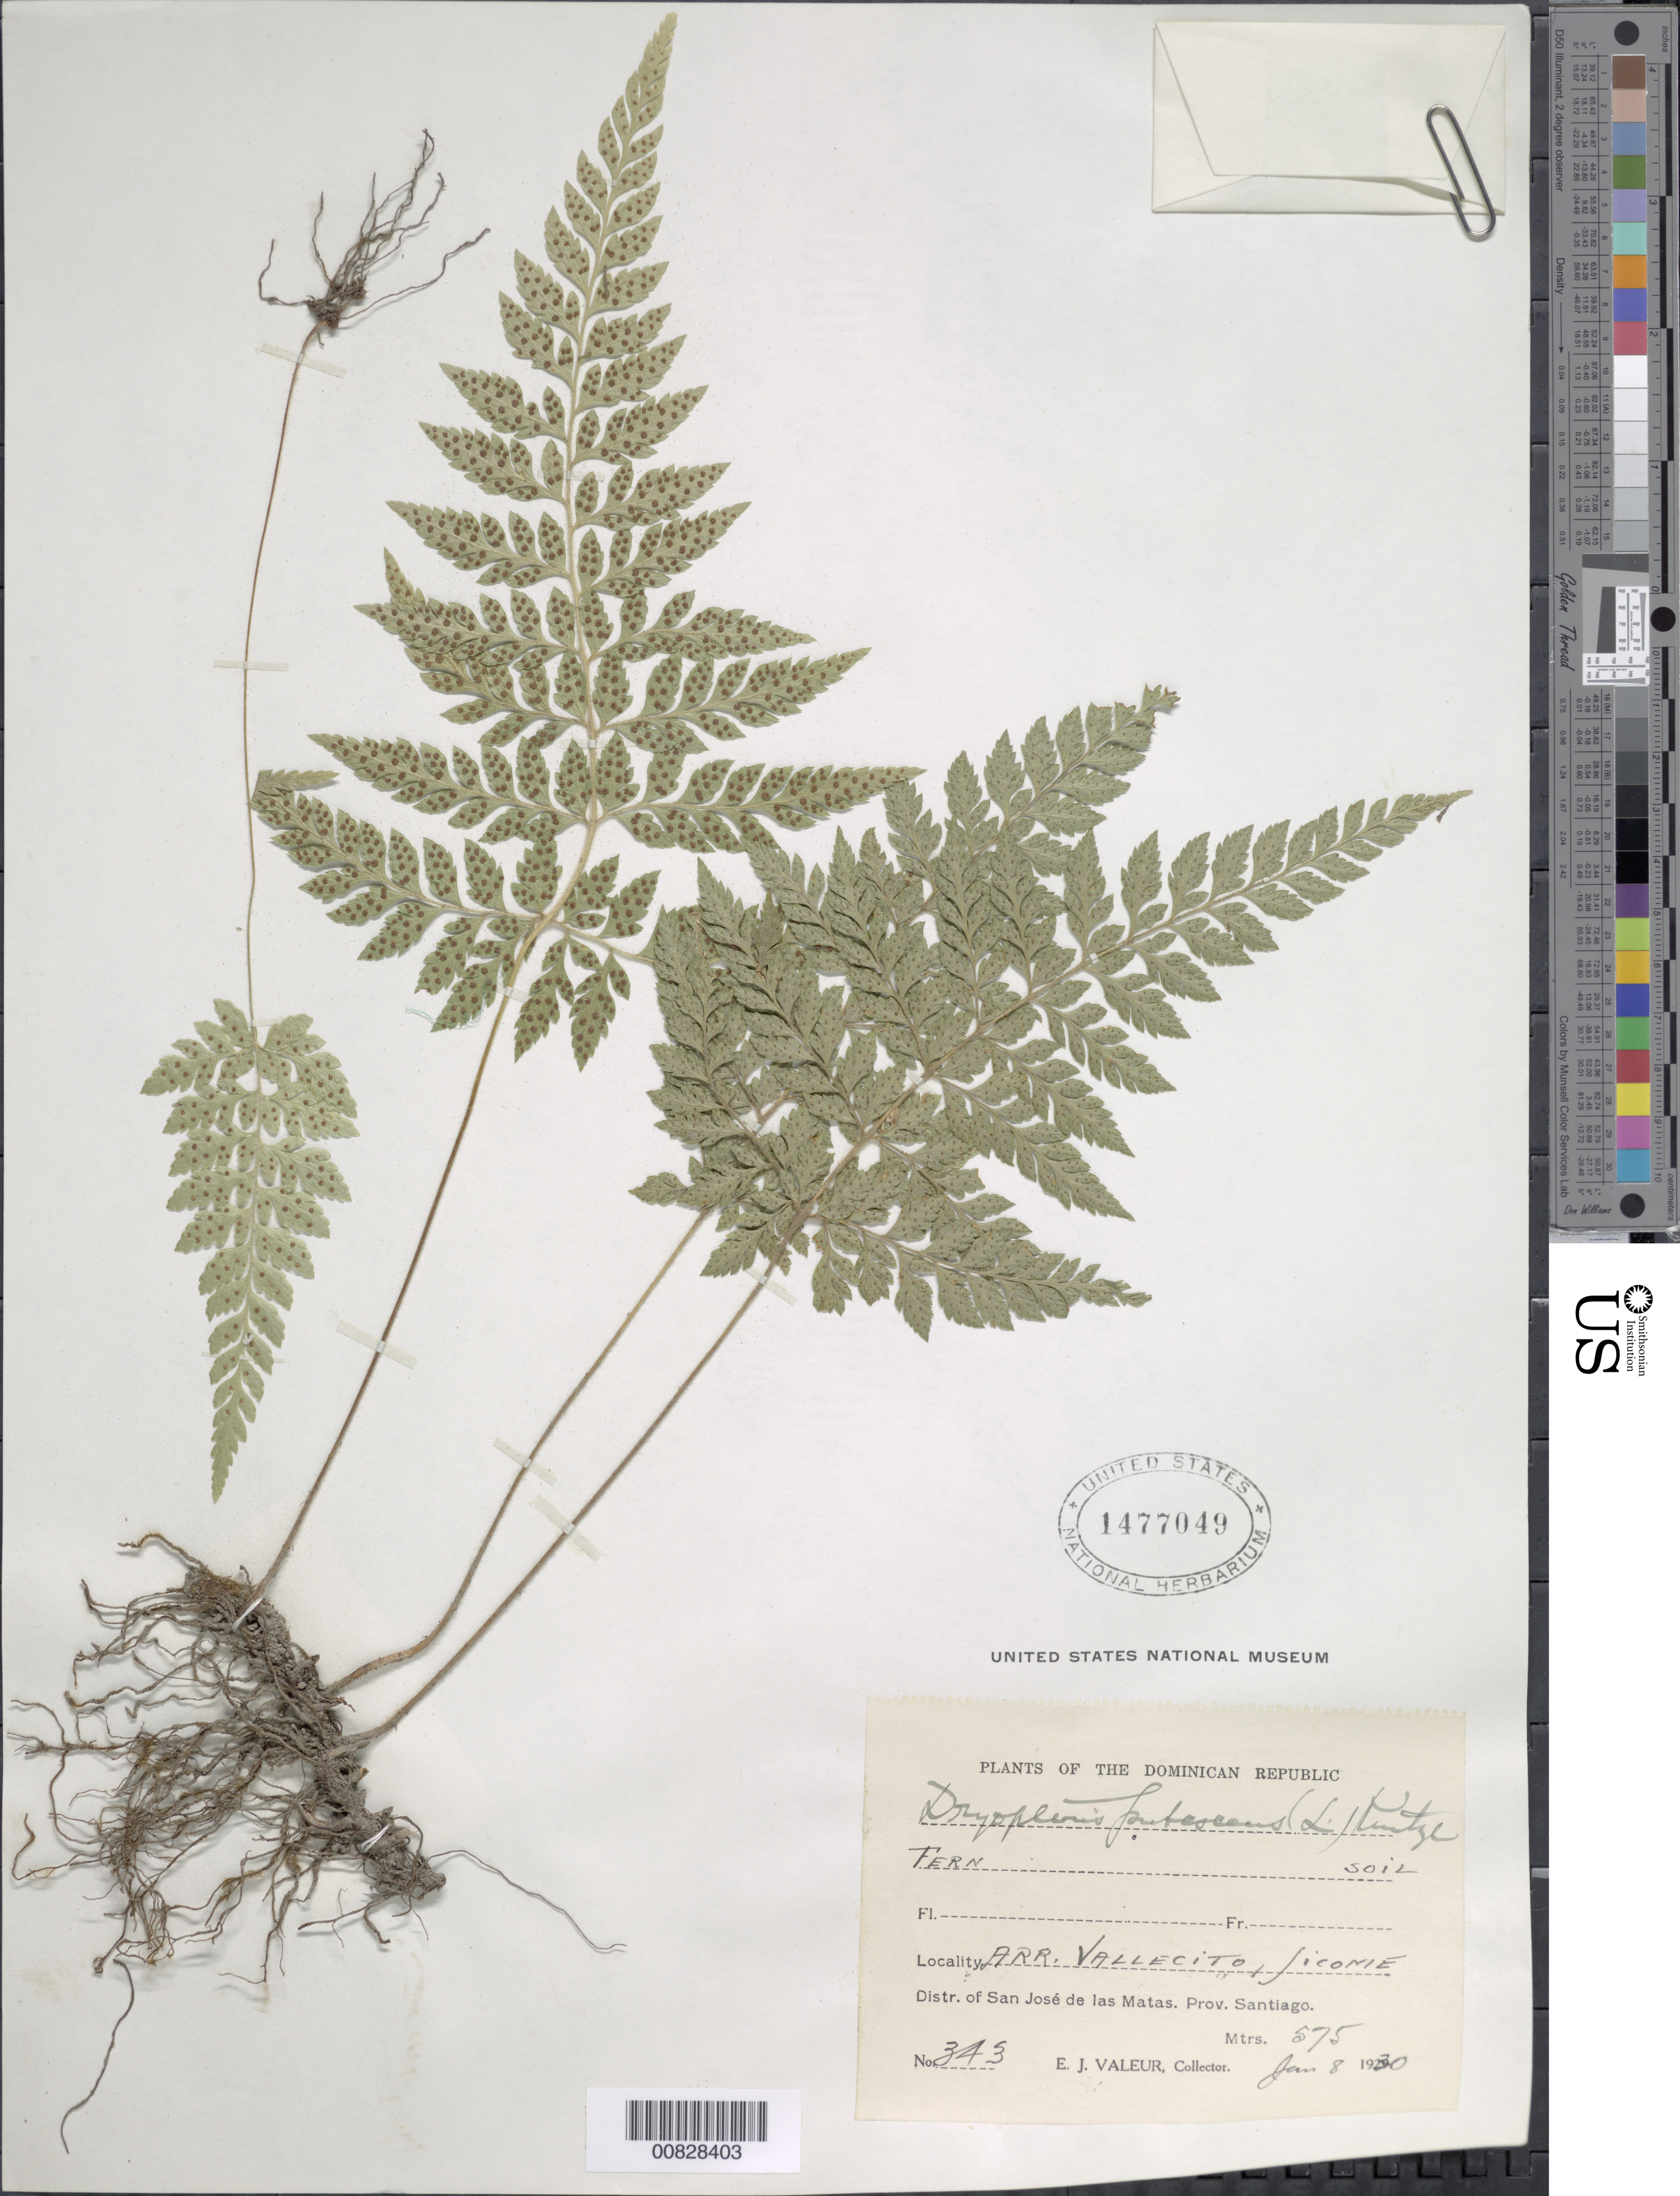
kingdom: Plantae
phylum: Tracheophyta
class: Polypodiopsida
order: Polypodiales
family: Dryopteridaceae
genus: Polystichopsis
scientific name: Polystichopsis pubescens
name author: (L.) C.V. Morton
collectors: E. Valeur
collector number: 343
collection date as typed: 08 Jan 1930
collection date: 1930-01-08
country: Dominican Republic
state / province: Santiago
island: Hispaniola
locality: Dist. San José de las Matas, Arr. Vallecito, Jicomie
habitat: On soil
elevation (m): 575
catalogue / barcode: US 1477049